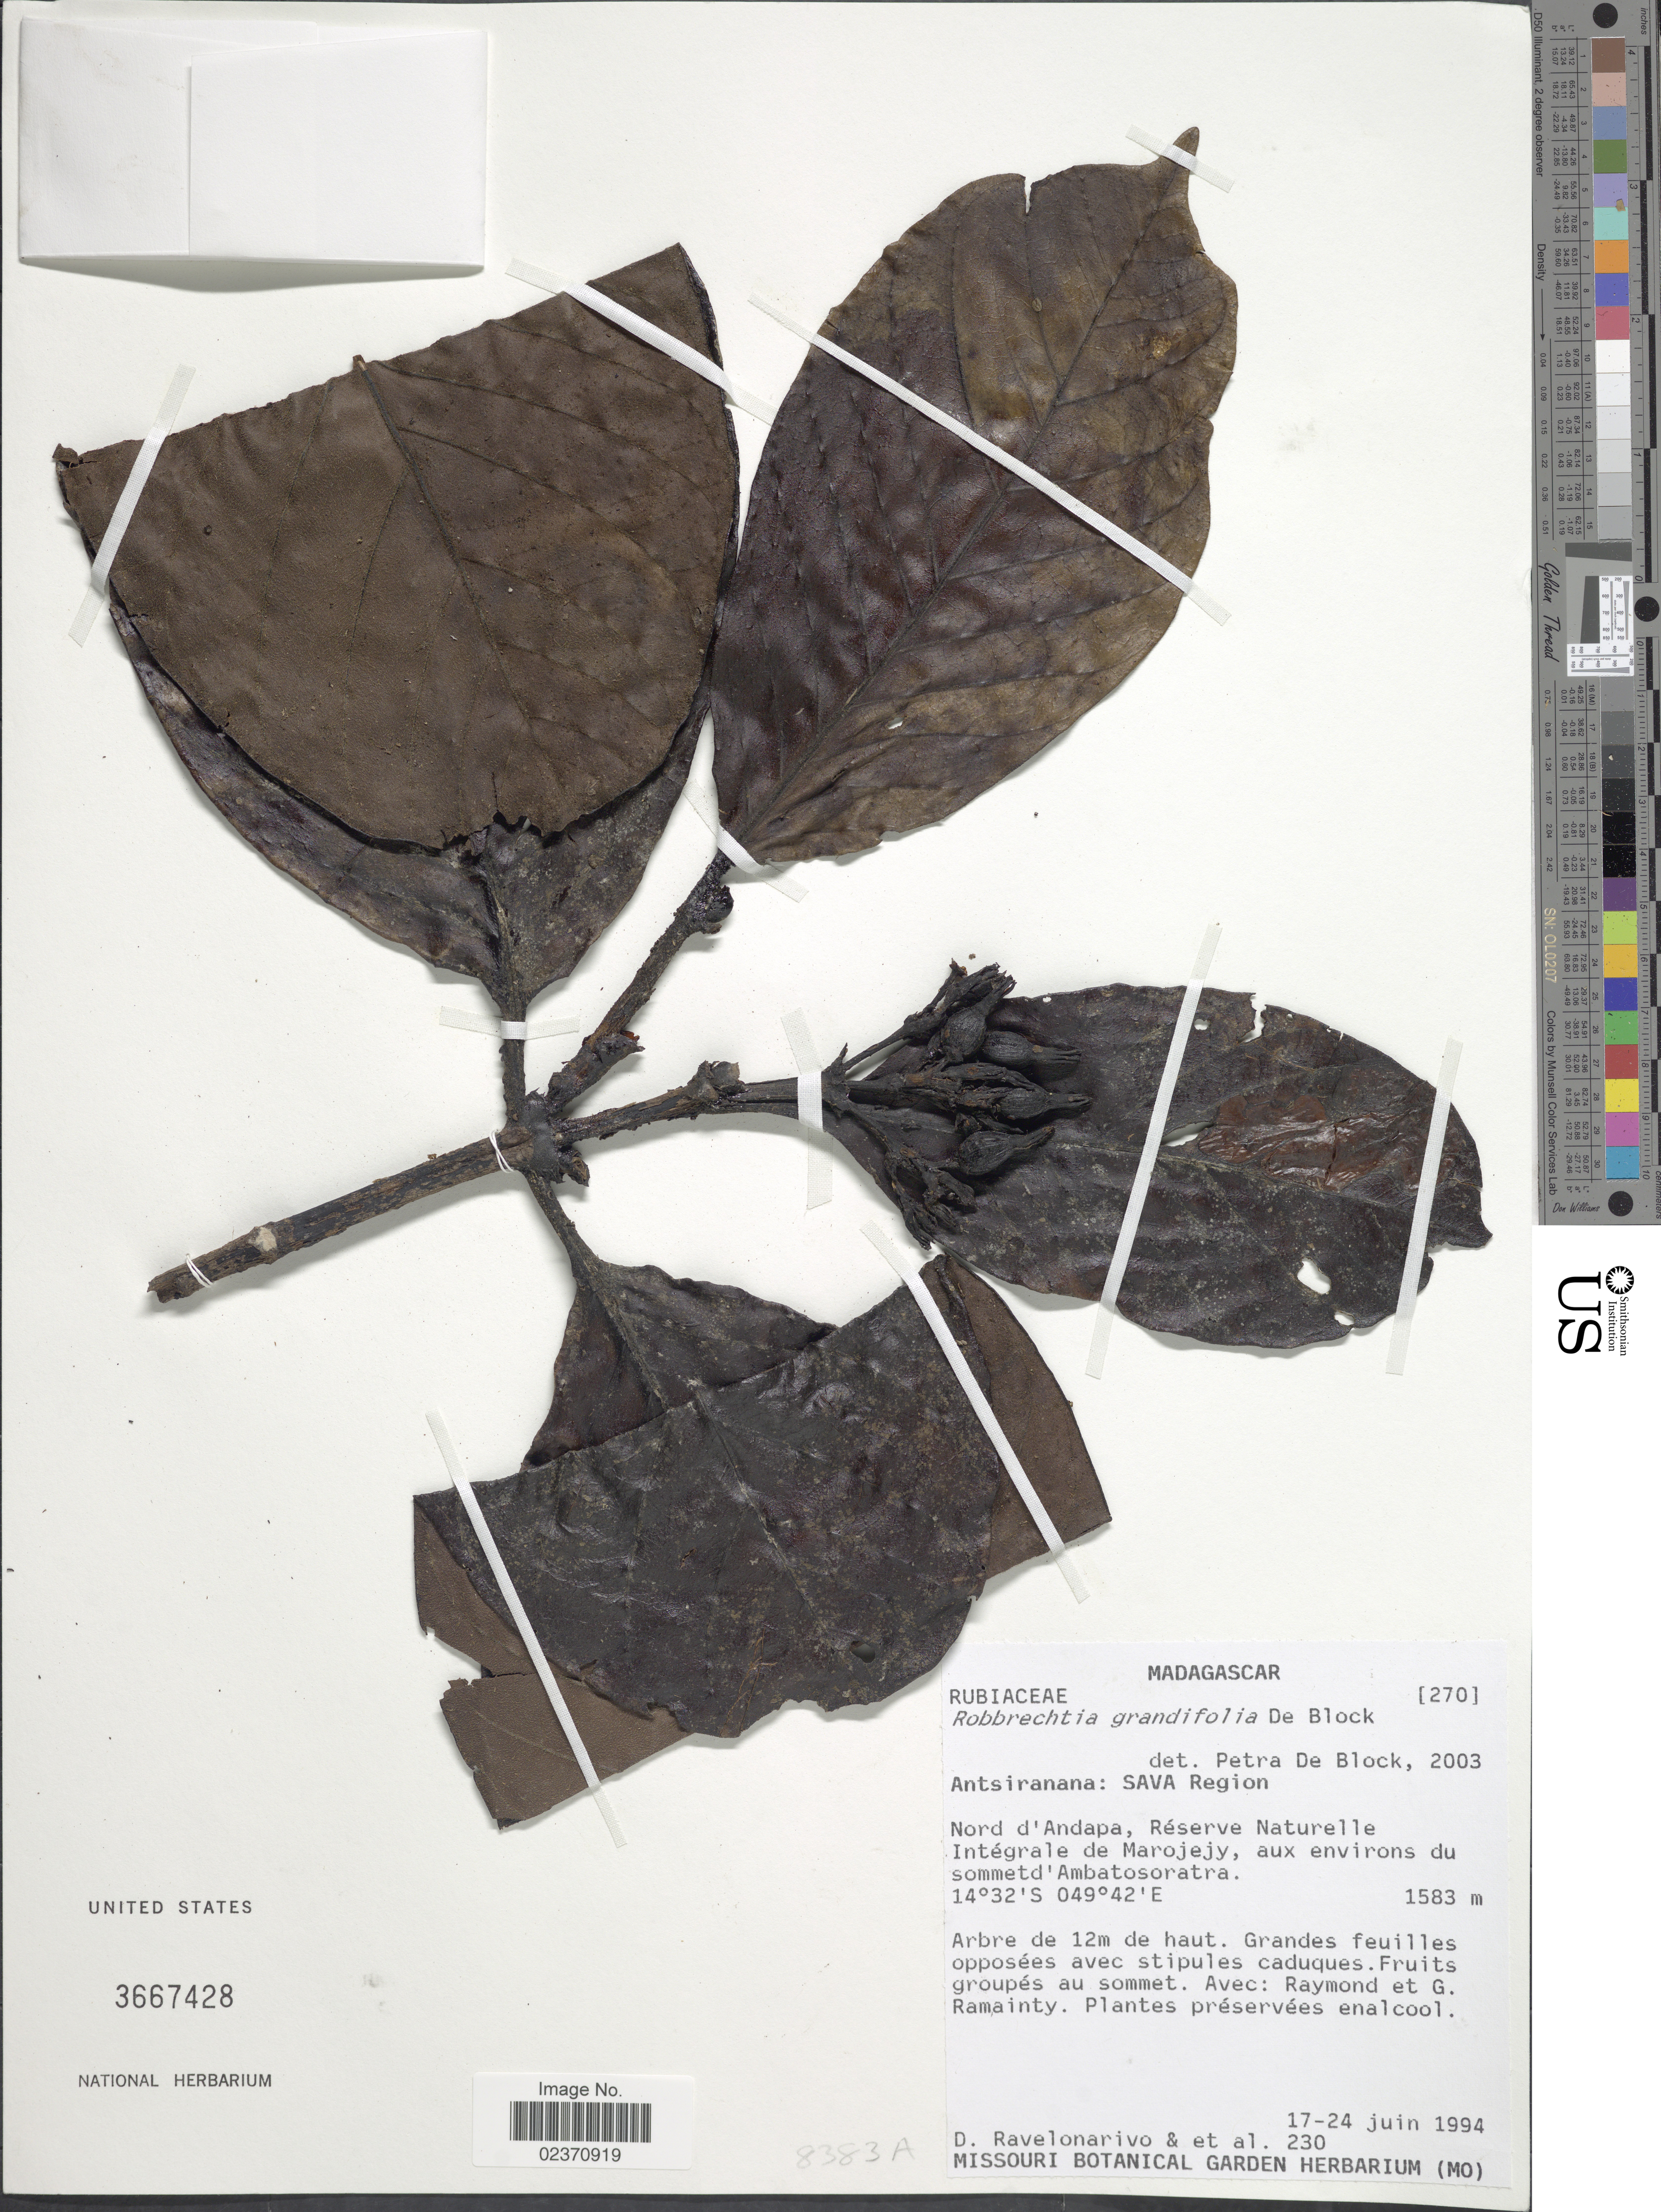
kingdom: Plantae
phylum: Tracheophyta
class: Magnoliopsida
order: Gentianales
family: Rubiaceae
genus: Robbrechtia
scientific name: Robbrechtia grandifolia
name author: De Block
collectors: D. Ravelonarivo, R. Ramanty & G. Ramainty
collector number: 230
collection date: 1994-06-17/1994-06-24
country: Madagascar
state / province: Sava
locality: Sava Region. Nord d'Andapa, Reserve Naturelle, Integrale de Marojejy, aux environs du sommetd'Ambatosoratra.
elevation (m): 1583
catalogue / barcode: US 3667428